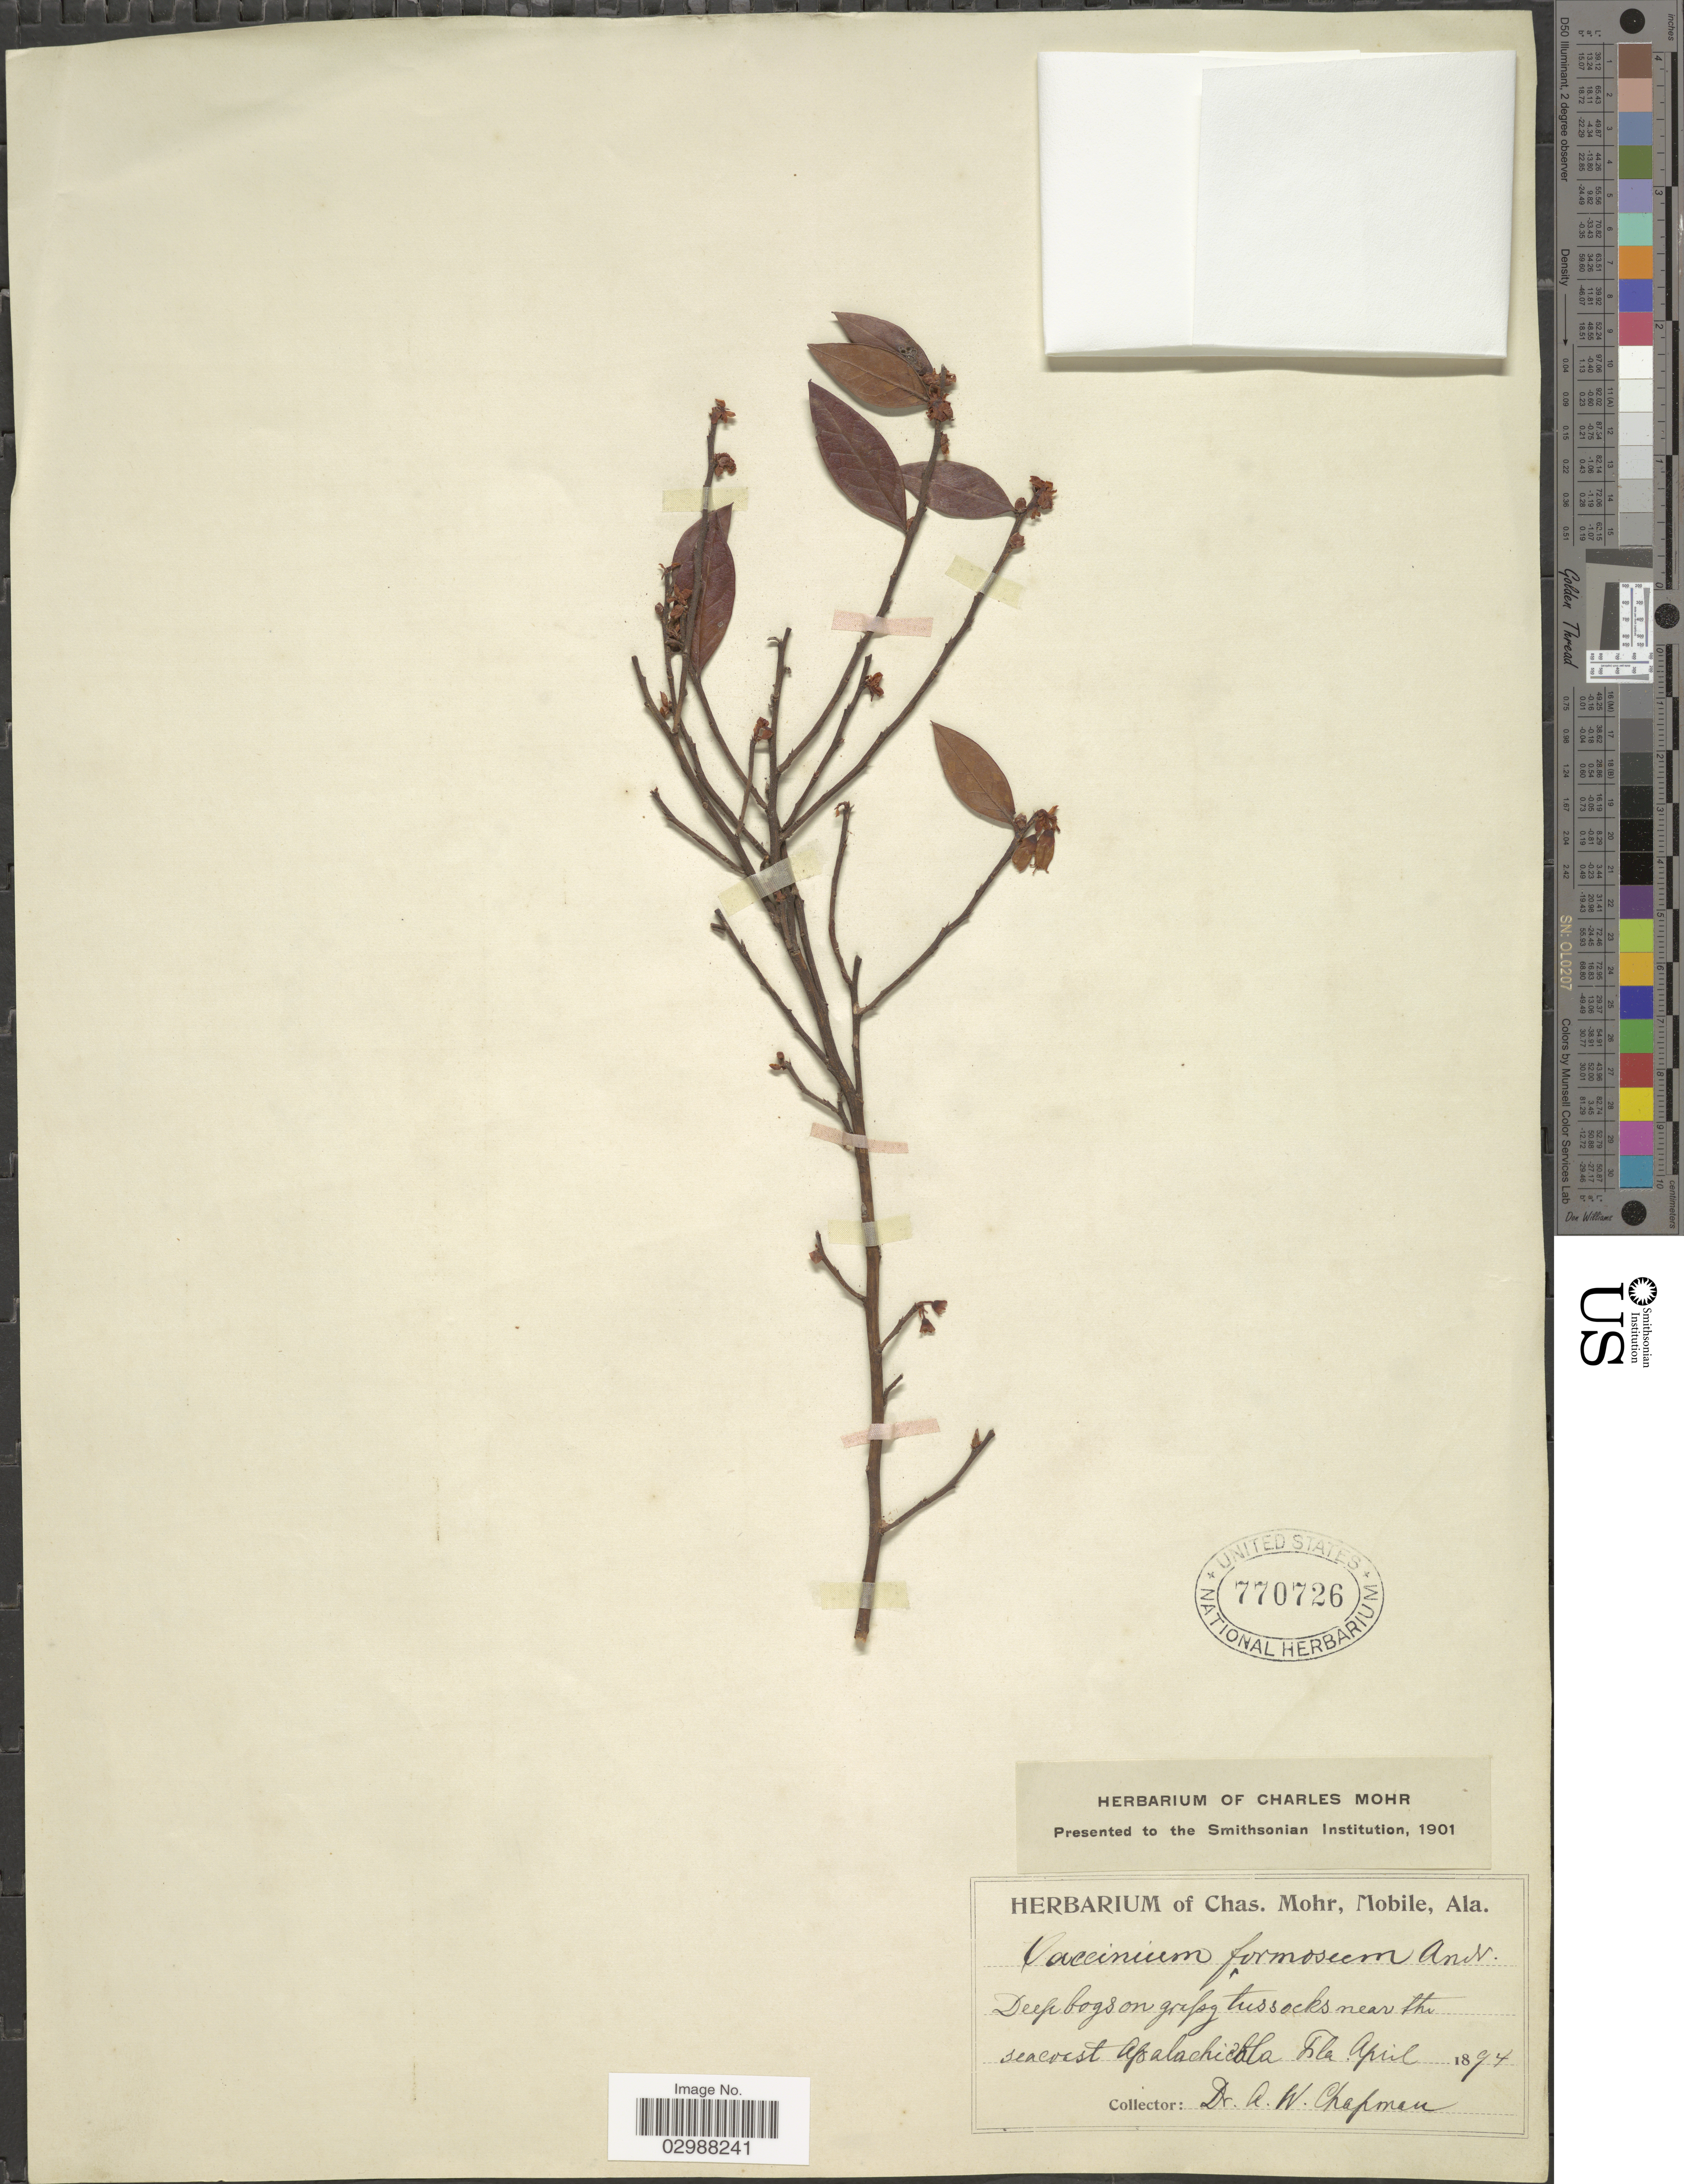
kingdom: Plantae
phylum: Tracheophyta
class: Magnoliopsida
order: Ericales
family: Ericaceae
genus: Vaccinium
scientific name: Vaccinium formosum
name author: Andrews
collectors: A. W. Chapman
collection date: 1894-04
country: United States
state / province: Florida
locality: Near the seacoast, Apalachicola.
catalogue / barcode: US 770726